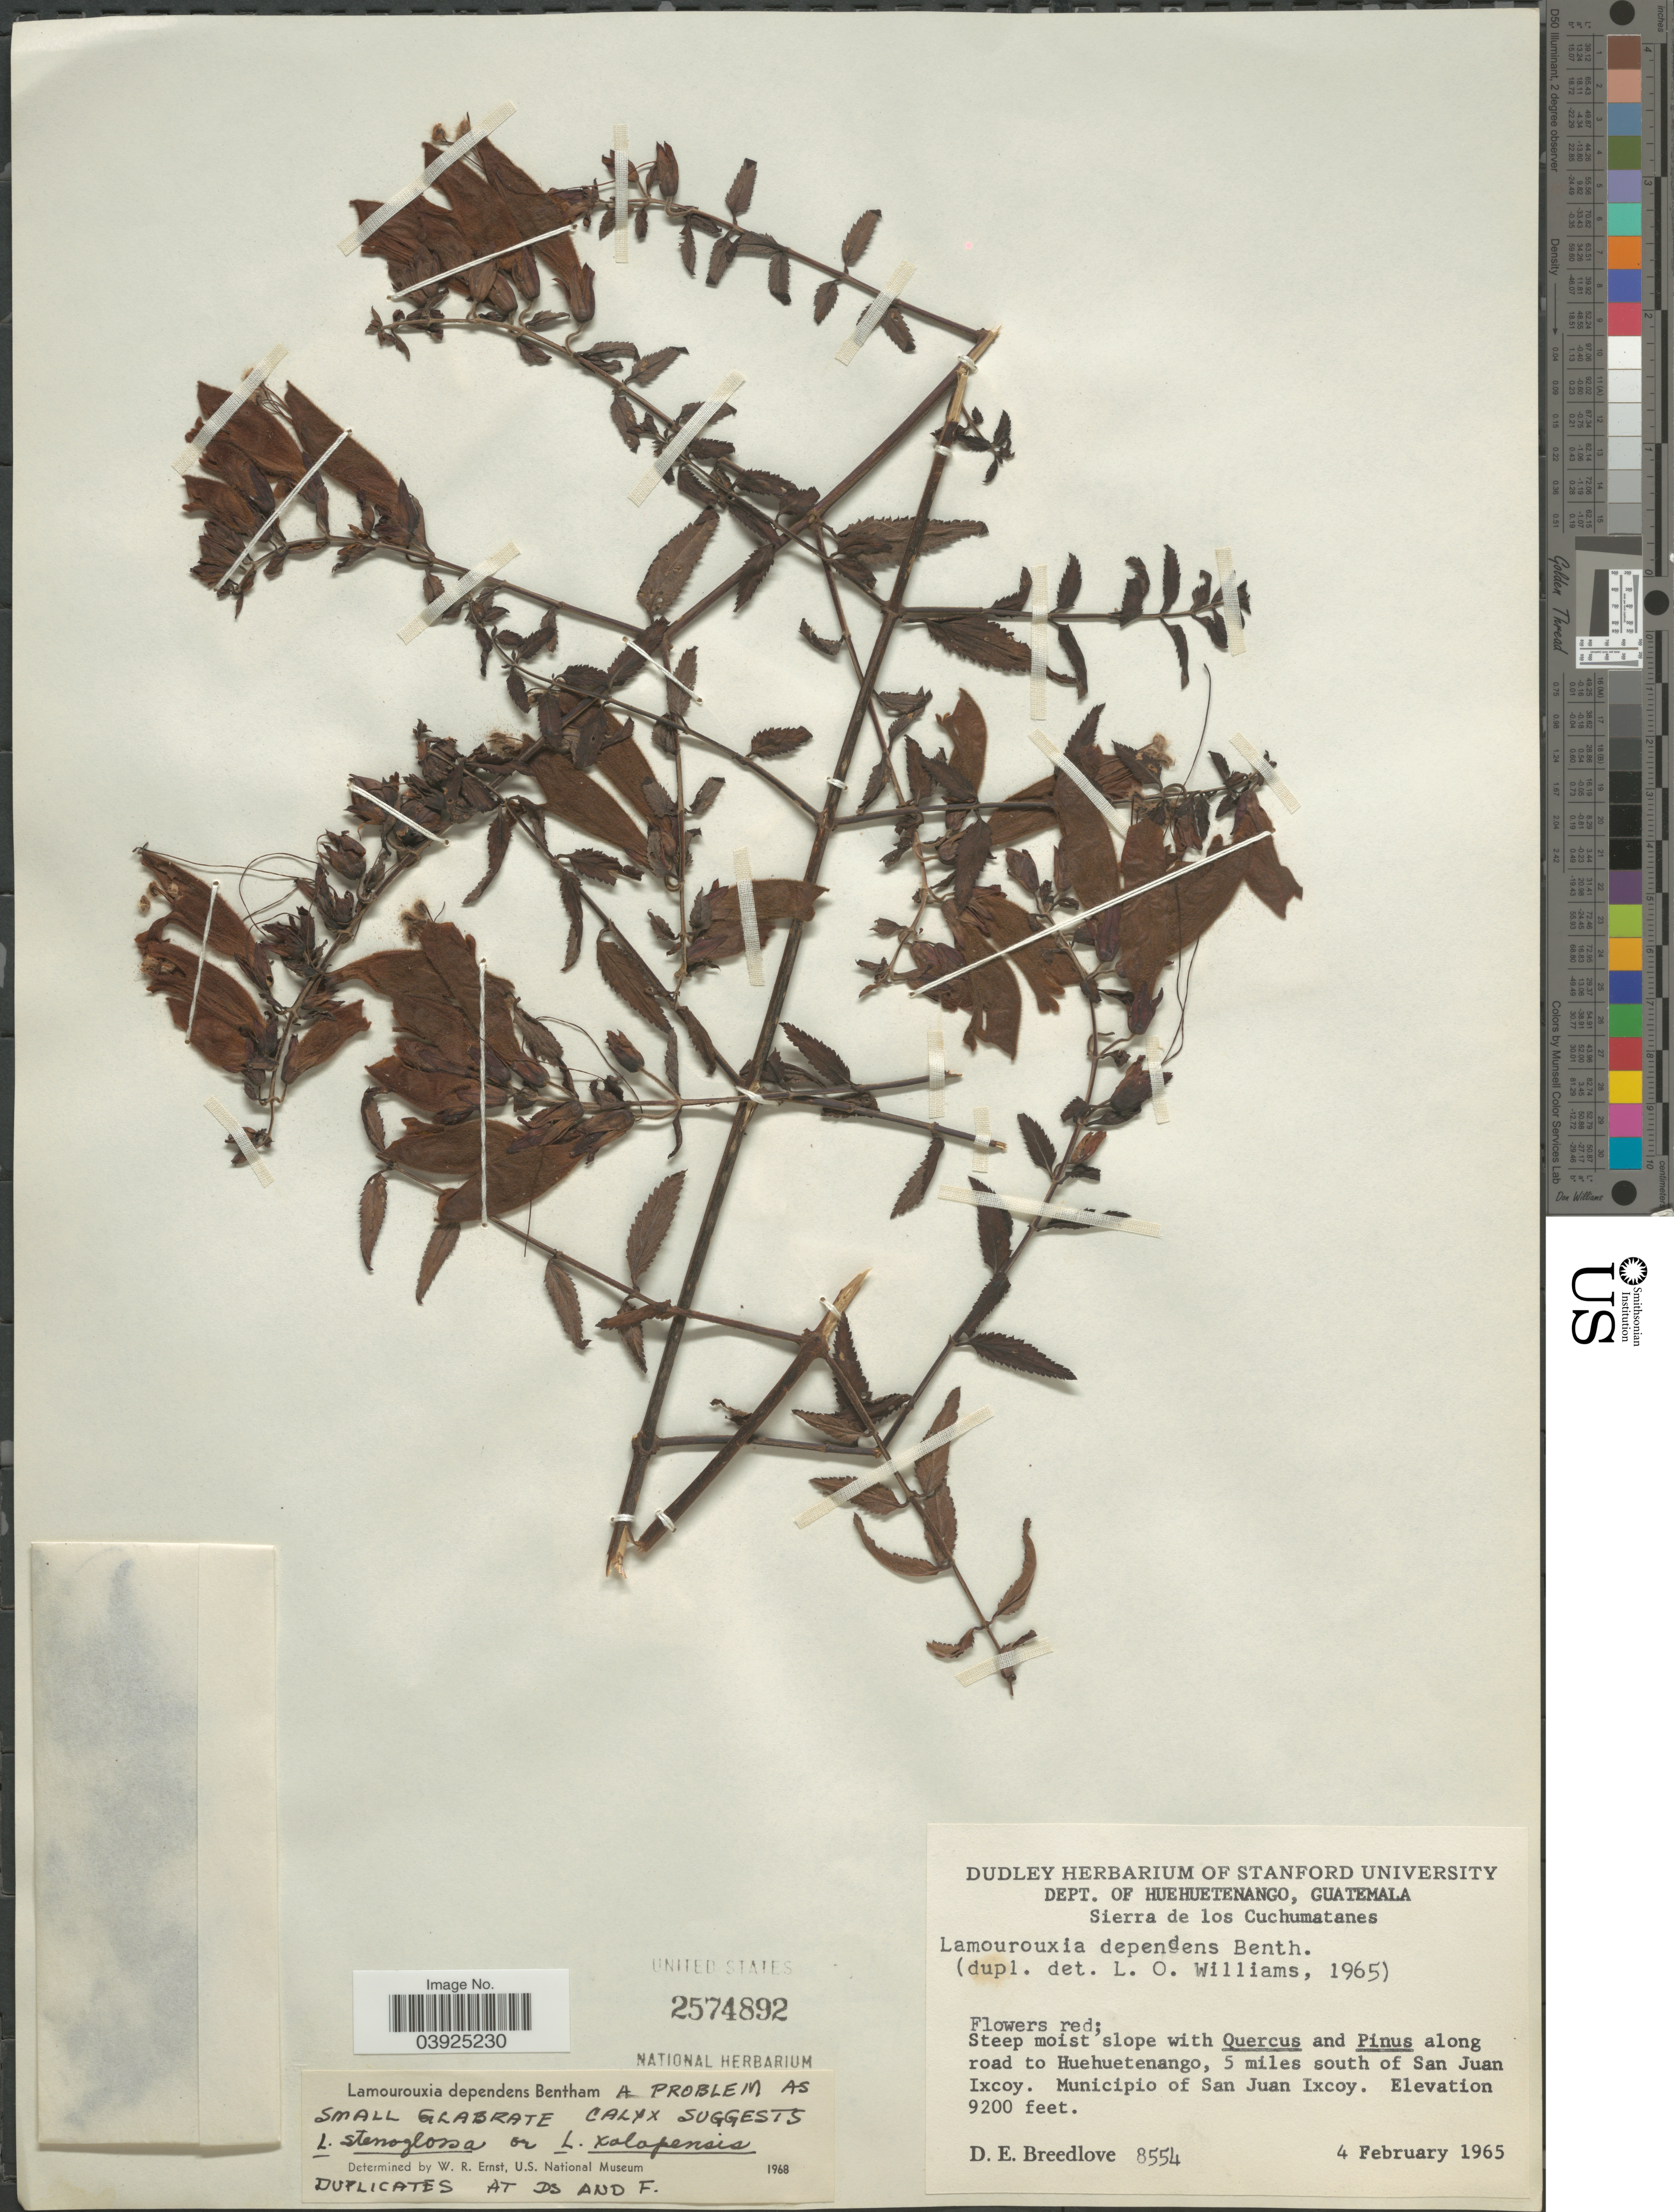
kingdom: Plantae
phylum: Tracheophyta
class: Magnoliopsida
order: Lamiales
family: Orobanchaceae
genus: Lamourouxia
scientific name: Lamourouxia dependens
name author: Benth.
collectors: D. E. Breedlove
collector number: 8554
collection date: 1965-02-04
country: Guatemala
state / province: Huehuetenango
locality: Dept. of Huehuetenango. Sierra de los Cuchumatanes. Along road to Huehuetenango, 5 miles south of San Juan Ixcoy. Municipio of San Juan Ixcoy.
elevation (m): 2804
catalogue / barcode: US 2574892